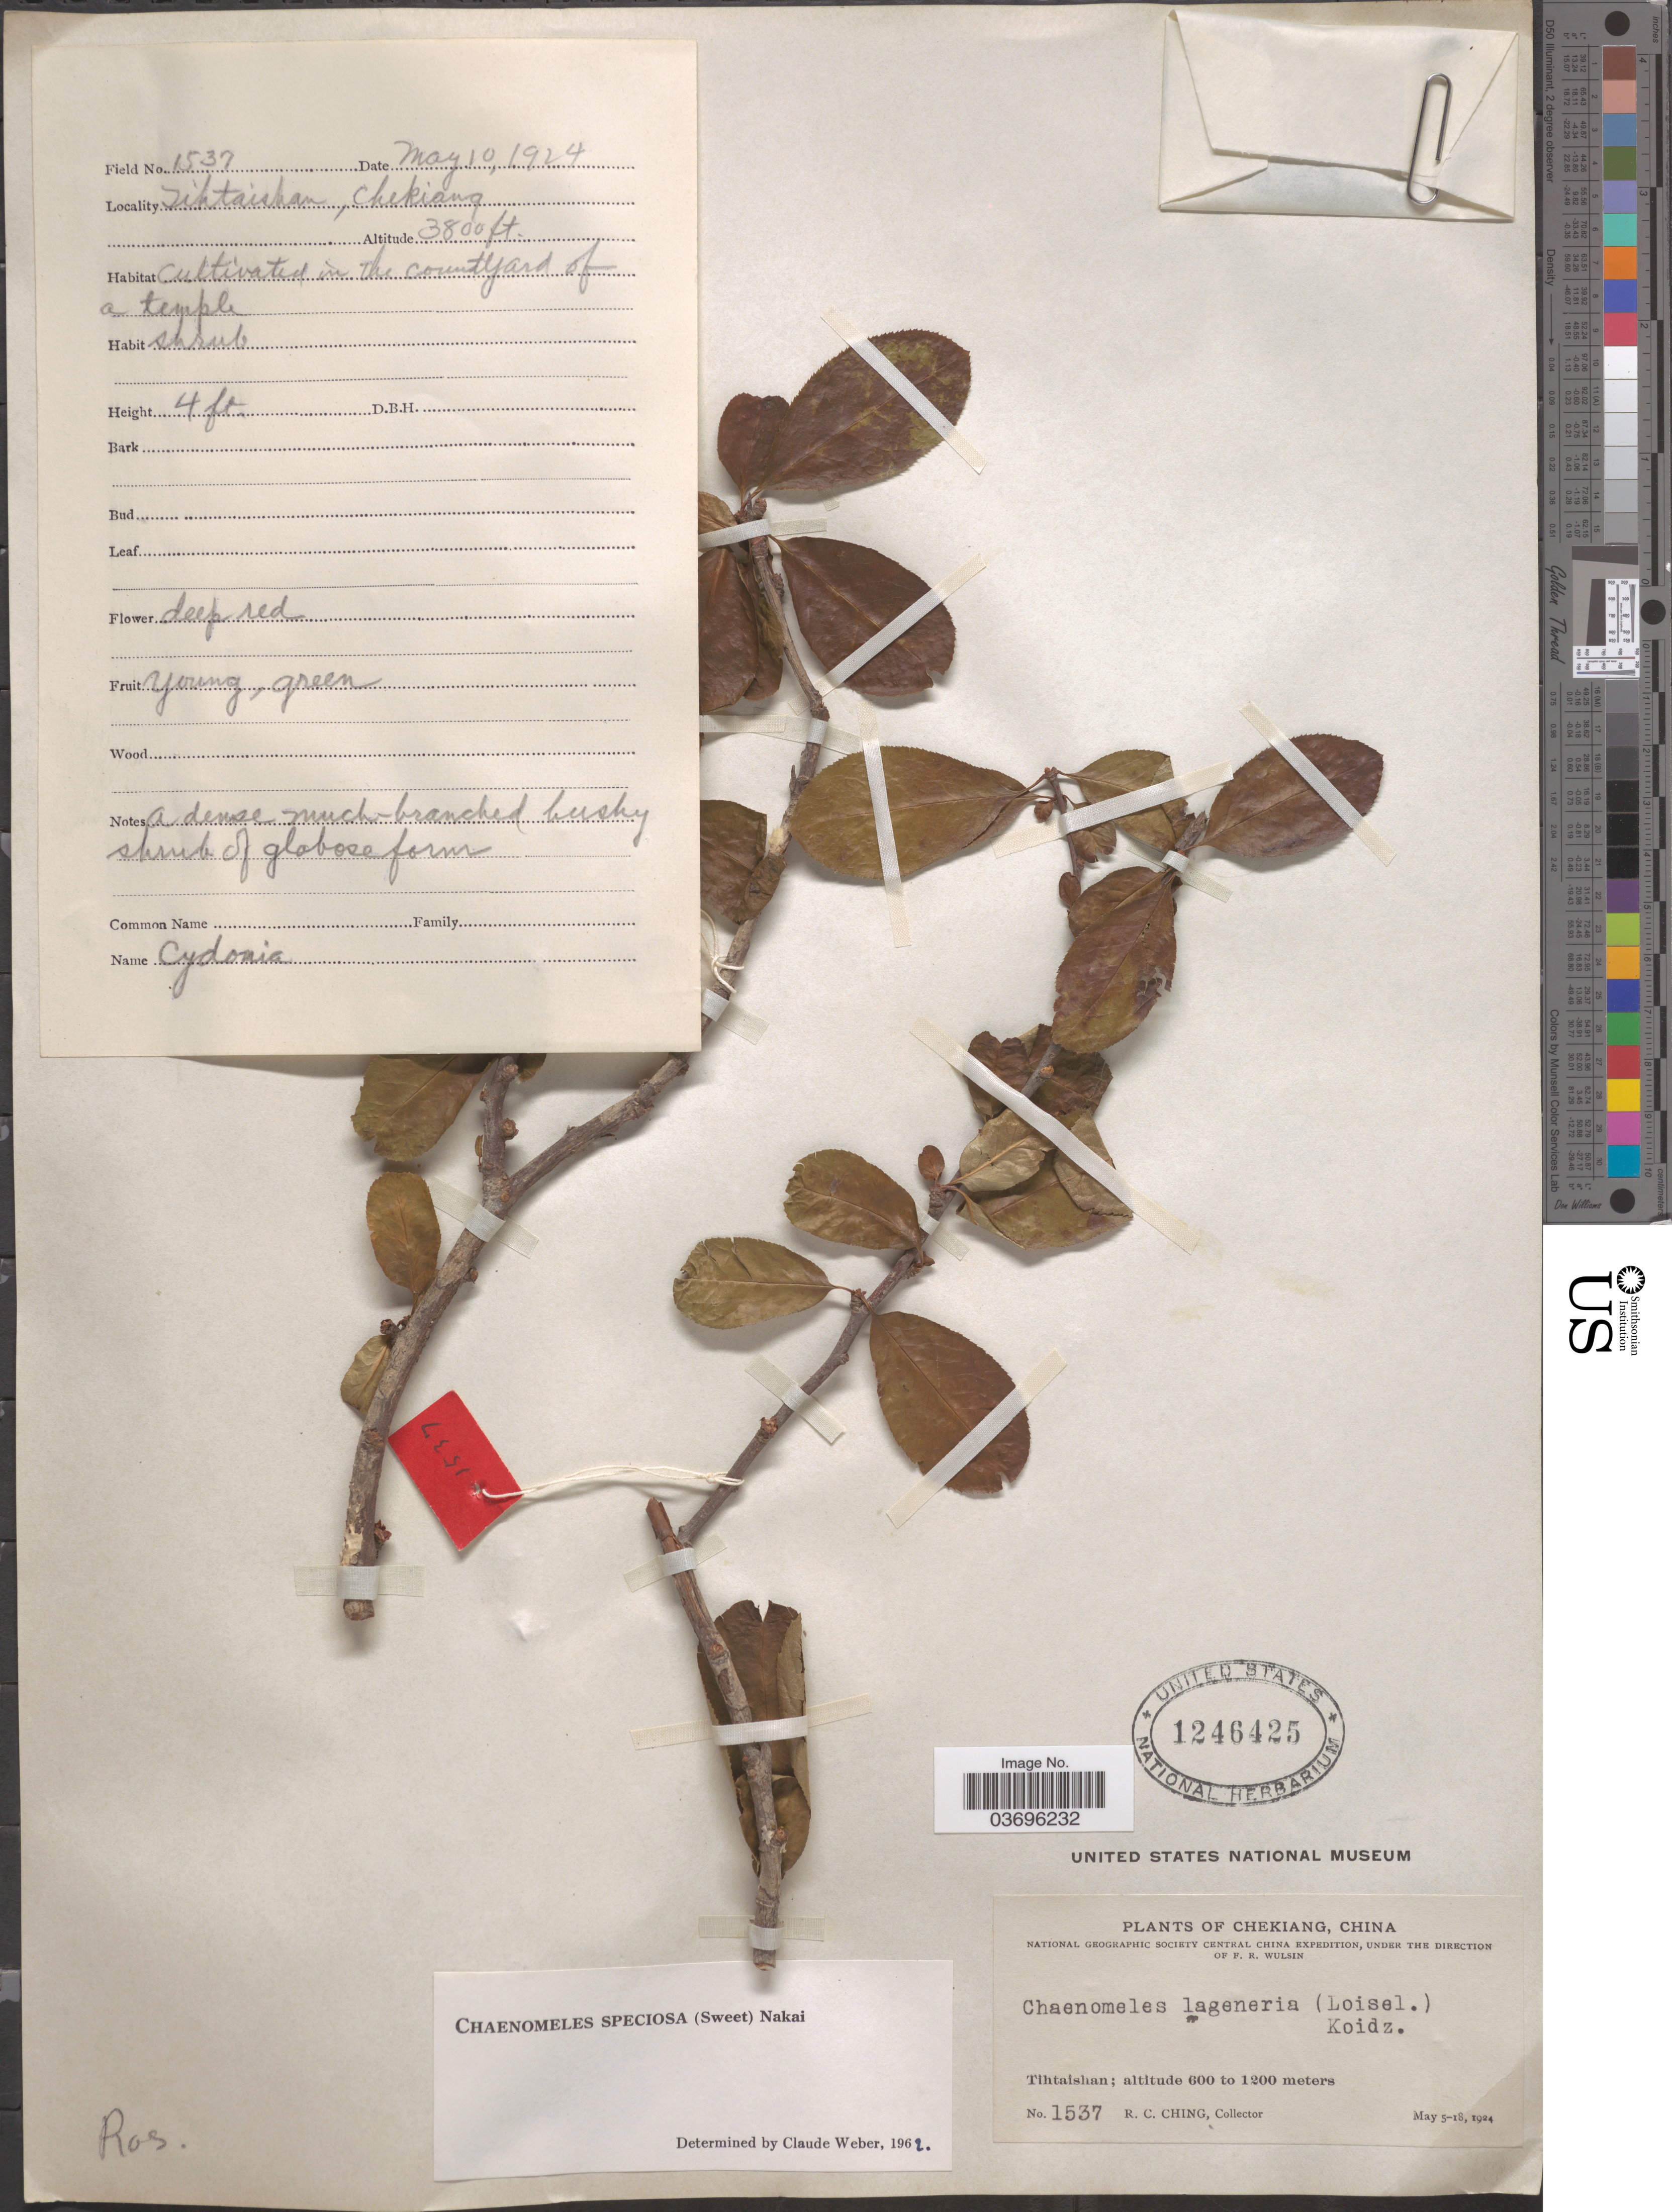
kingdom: Plantae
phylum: Tracheophyta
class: Magnoliopsida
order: Rosales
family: Rosaceae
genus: Chaenomeles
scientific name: Chaenomeles speciosa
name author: (Sweet) Nakai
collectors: R. C. Ching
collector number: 1537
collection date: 1924-05-10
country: China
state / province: Zhejiang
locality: Chekiang. Tihtaishan. Countyard of a temple.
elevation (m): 1158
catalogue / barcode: US 1246425